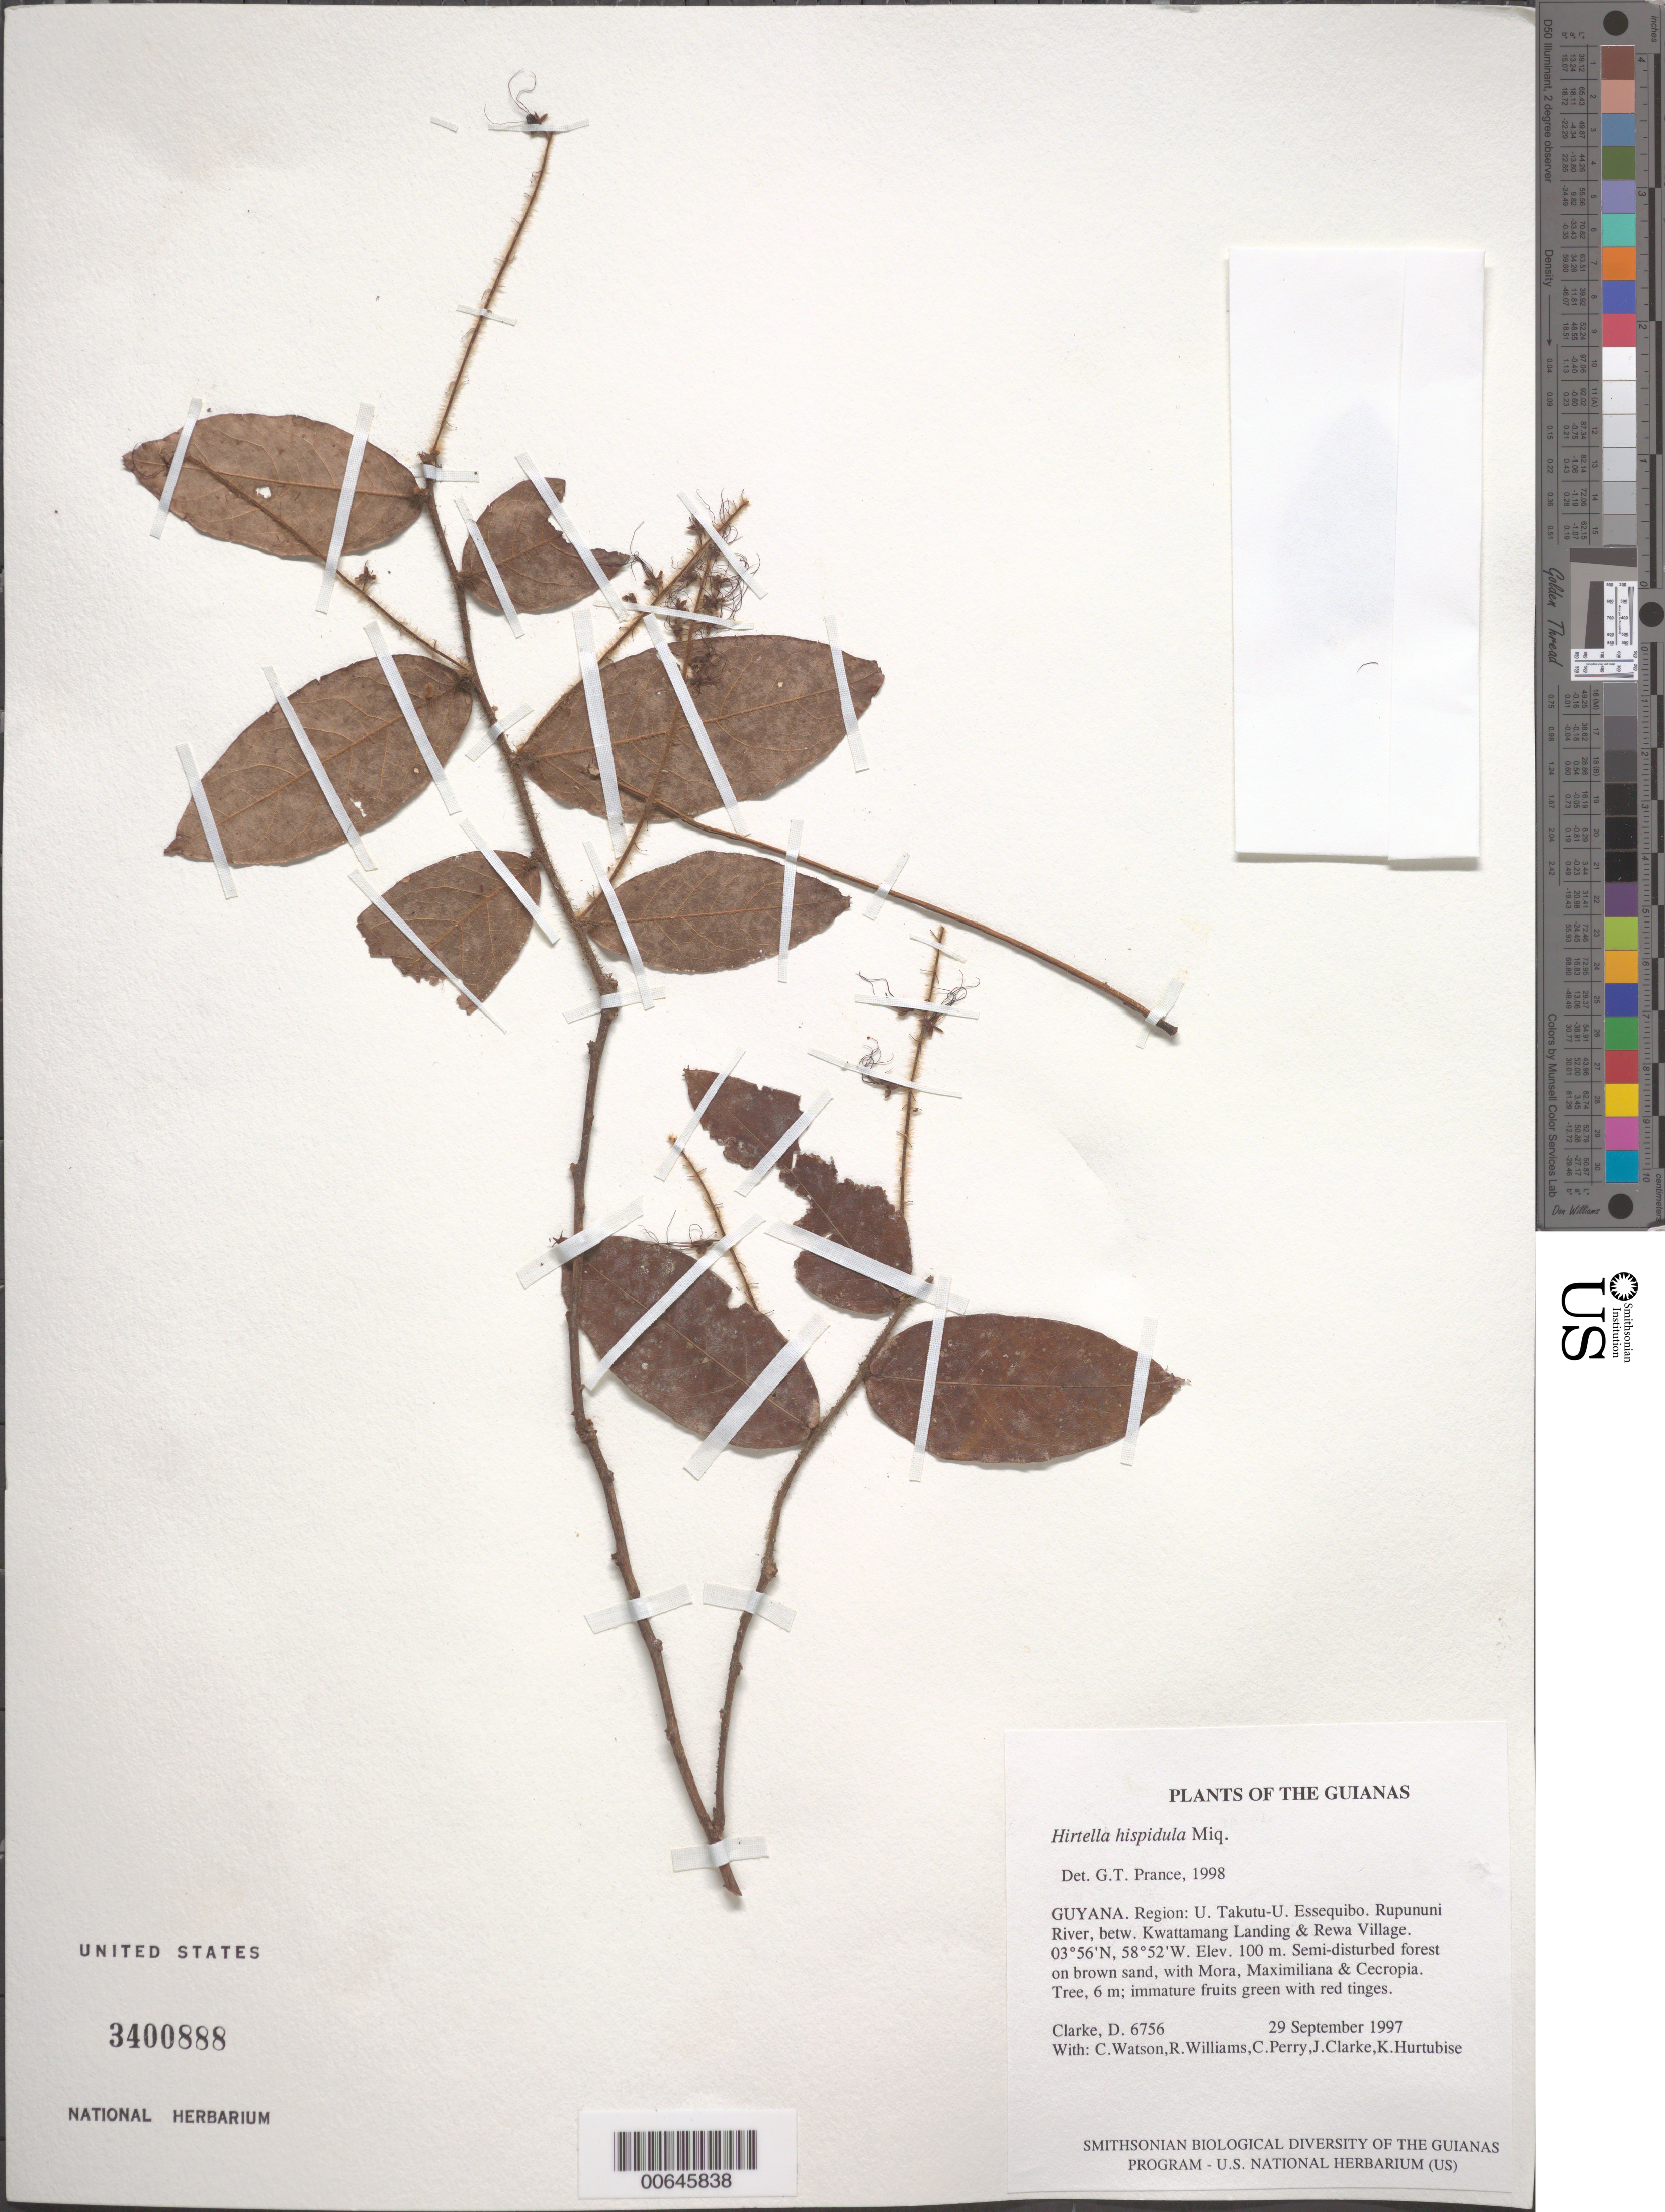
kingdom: Plantae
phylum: Tracheophyta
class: Magnoliopsida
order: Malpighiales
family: Chrysobalanaceae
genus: Hirtella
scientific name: Hirtella hispidula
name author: Miq.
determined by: Prance, G. T.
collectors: H. D. Clarke, C. Watson, R. Williams, C. Perry, J. Clarke & K. Hurtubise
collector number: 6756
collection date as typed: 29 September 1997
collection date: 1997-09-29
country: Guyana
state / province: U. Takutu-U. Essequibo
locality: Rupununi River, betw. Kwattamang Landing & Rewa Village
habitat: Semi-disturbed forest on brown sand, with Mora, Maximiliana & Cecropia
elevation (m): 100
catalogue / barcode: US 3400888